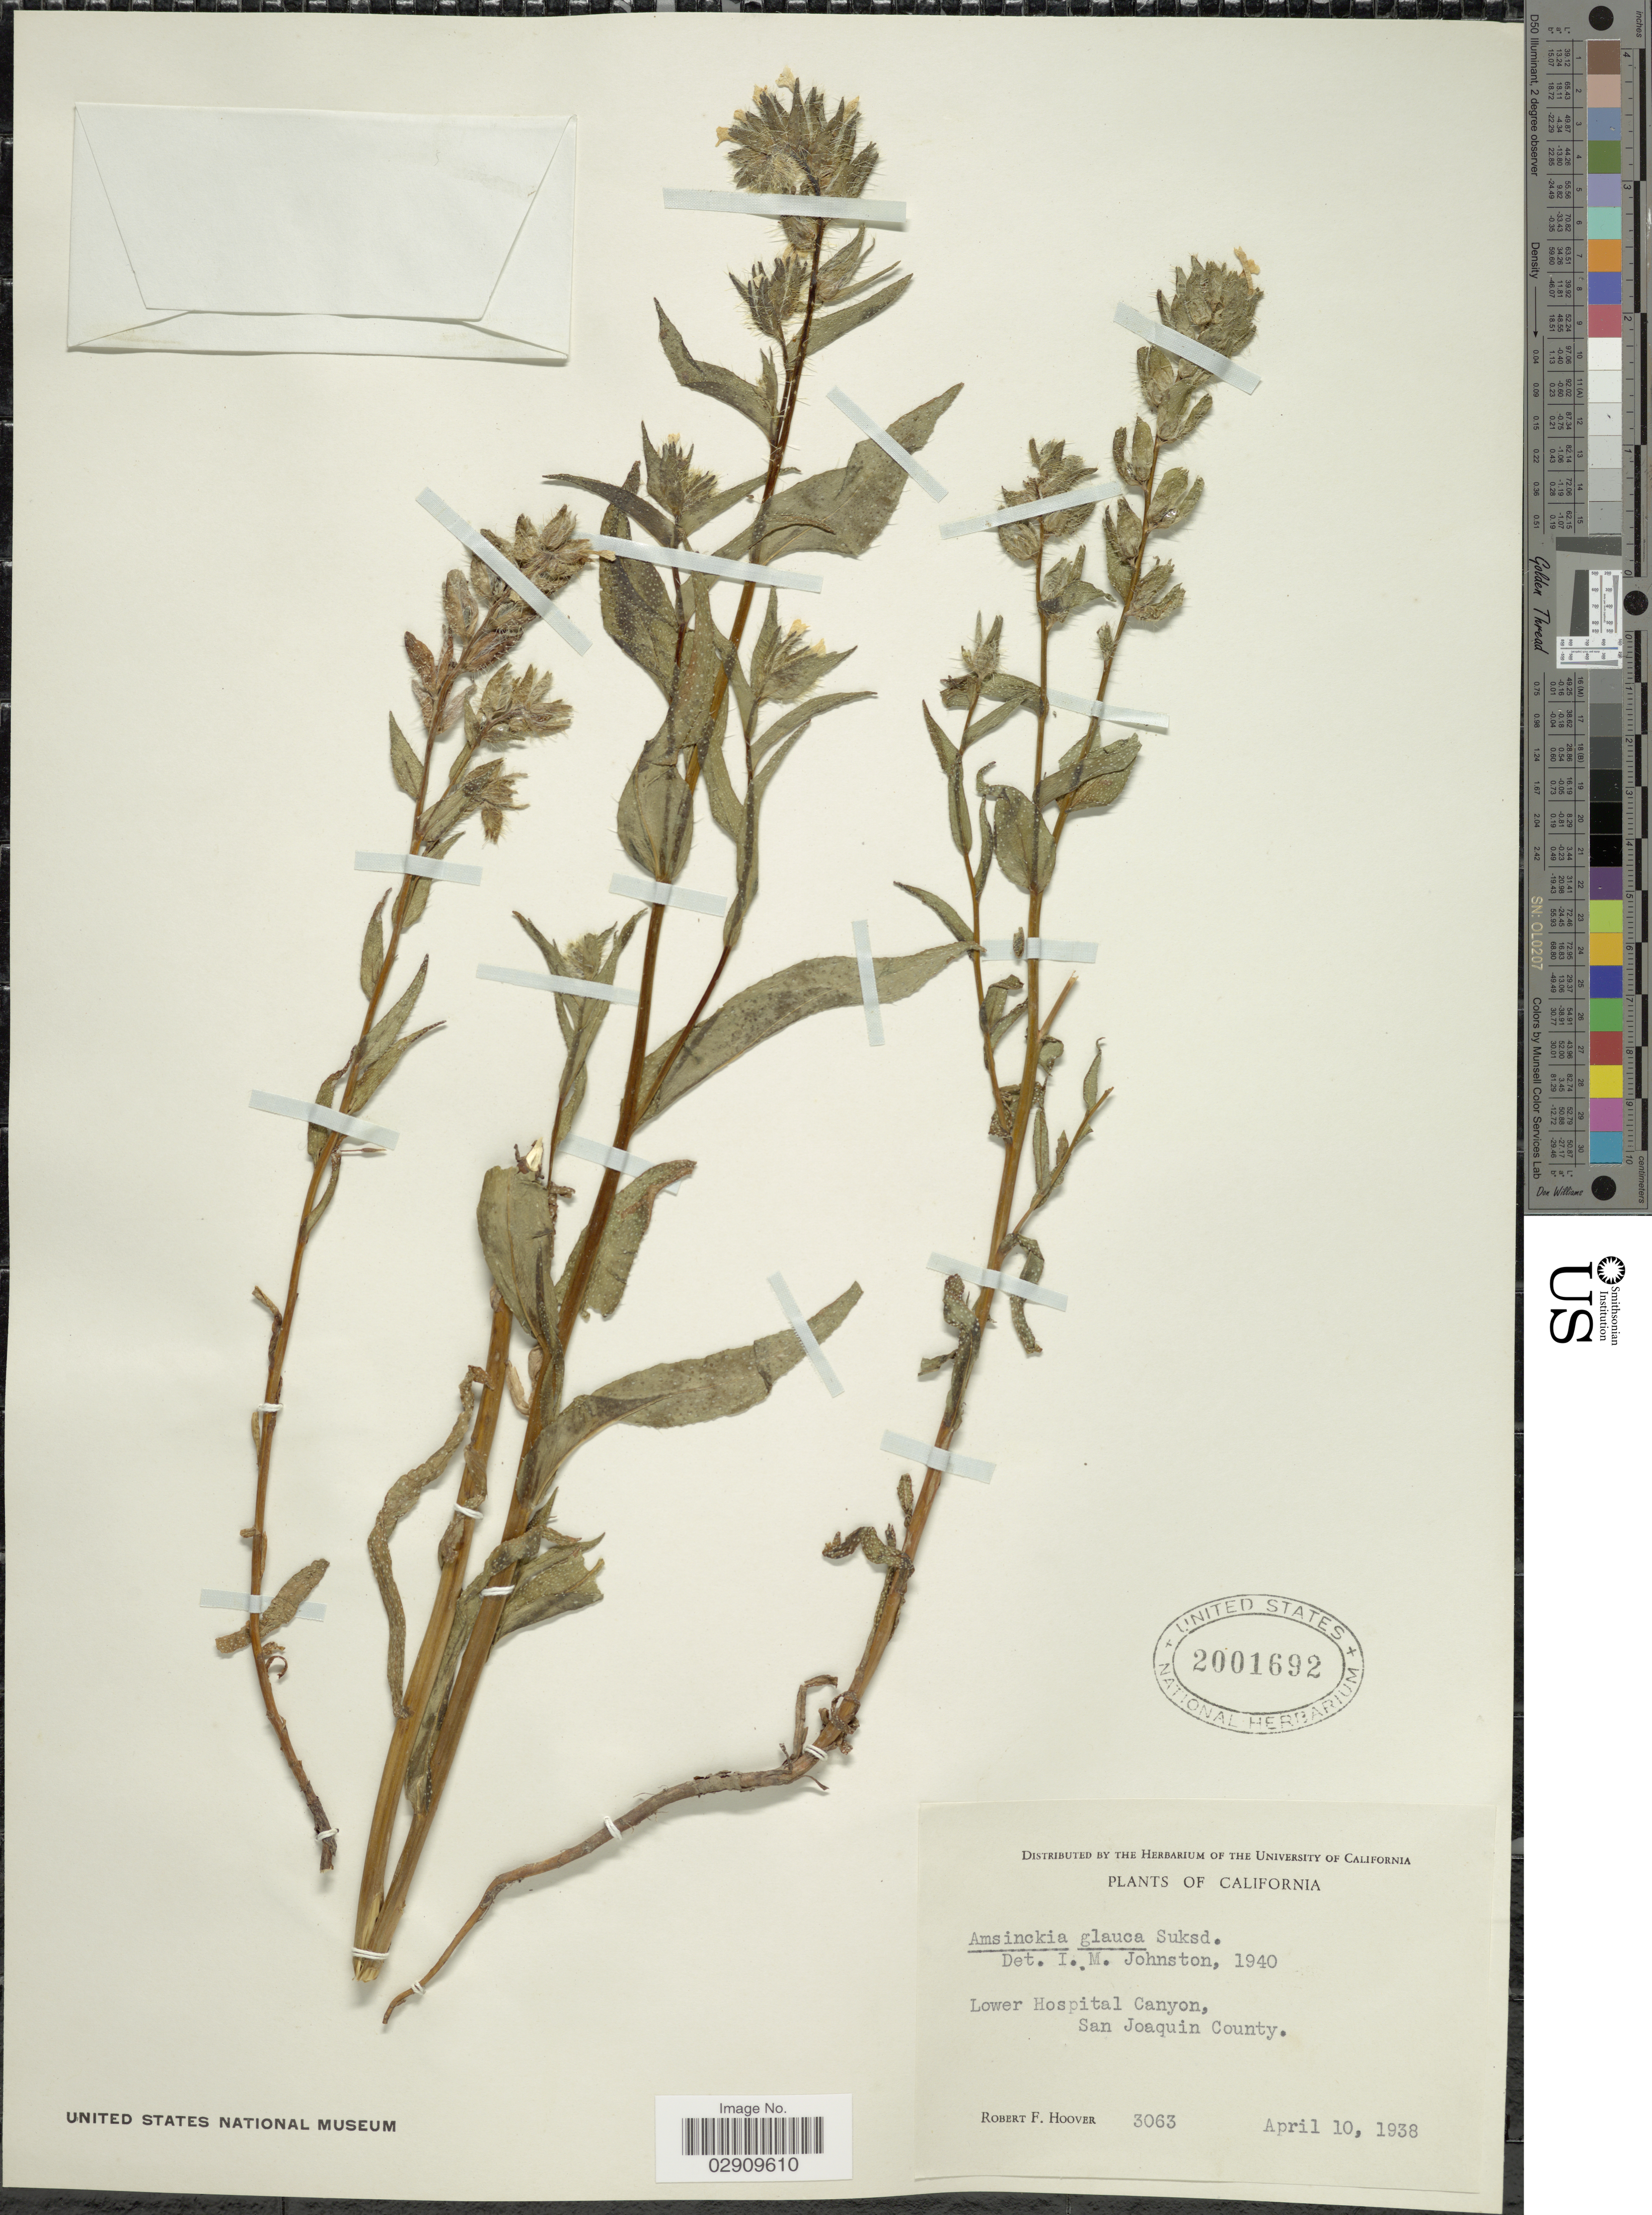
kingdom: Plantae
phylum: Tracheophyta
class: Magnoliopsida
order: Boraginales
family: Boraginaceae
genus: Amsinckia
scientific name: Amsinckia vernicosa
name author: Hook. & Arn.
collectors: R. F. Hoover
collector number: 3063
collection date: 1938-04-10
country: United States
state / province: California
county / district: San Joaquin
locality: Lower Hospital Canyon, San Joaquin Country.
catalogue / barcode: US 2001692